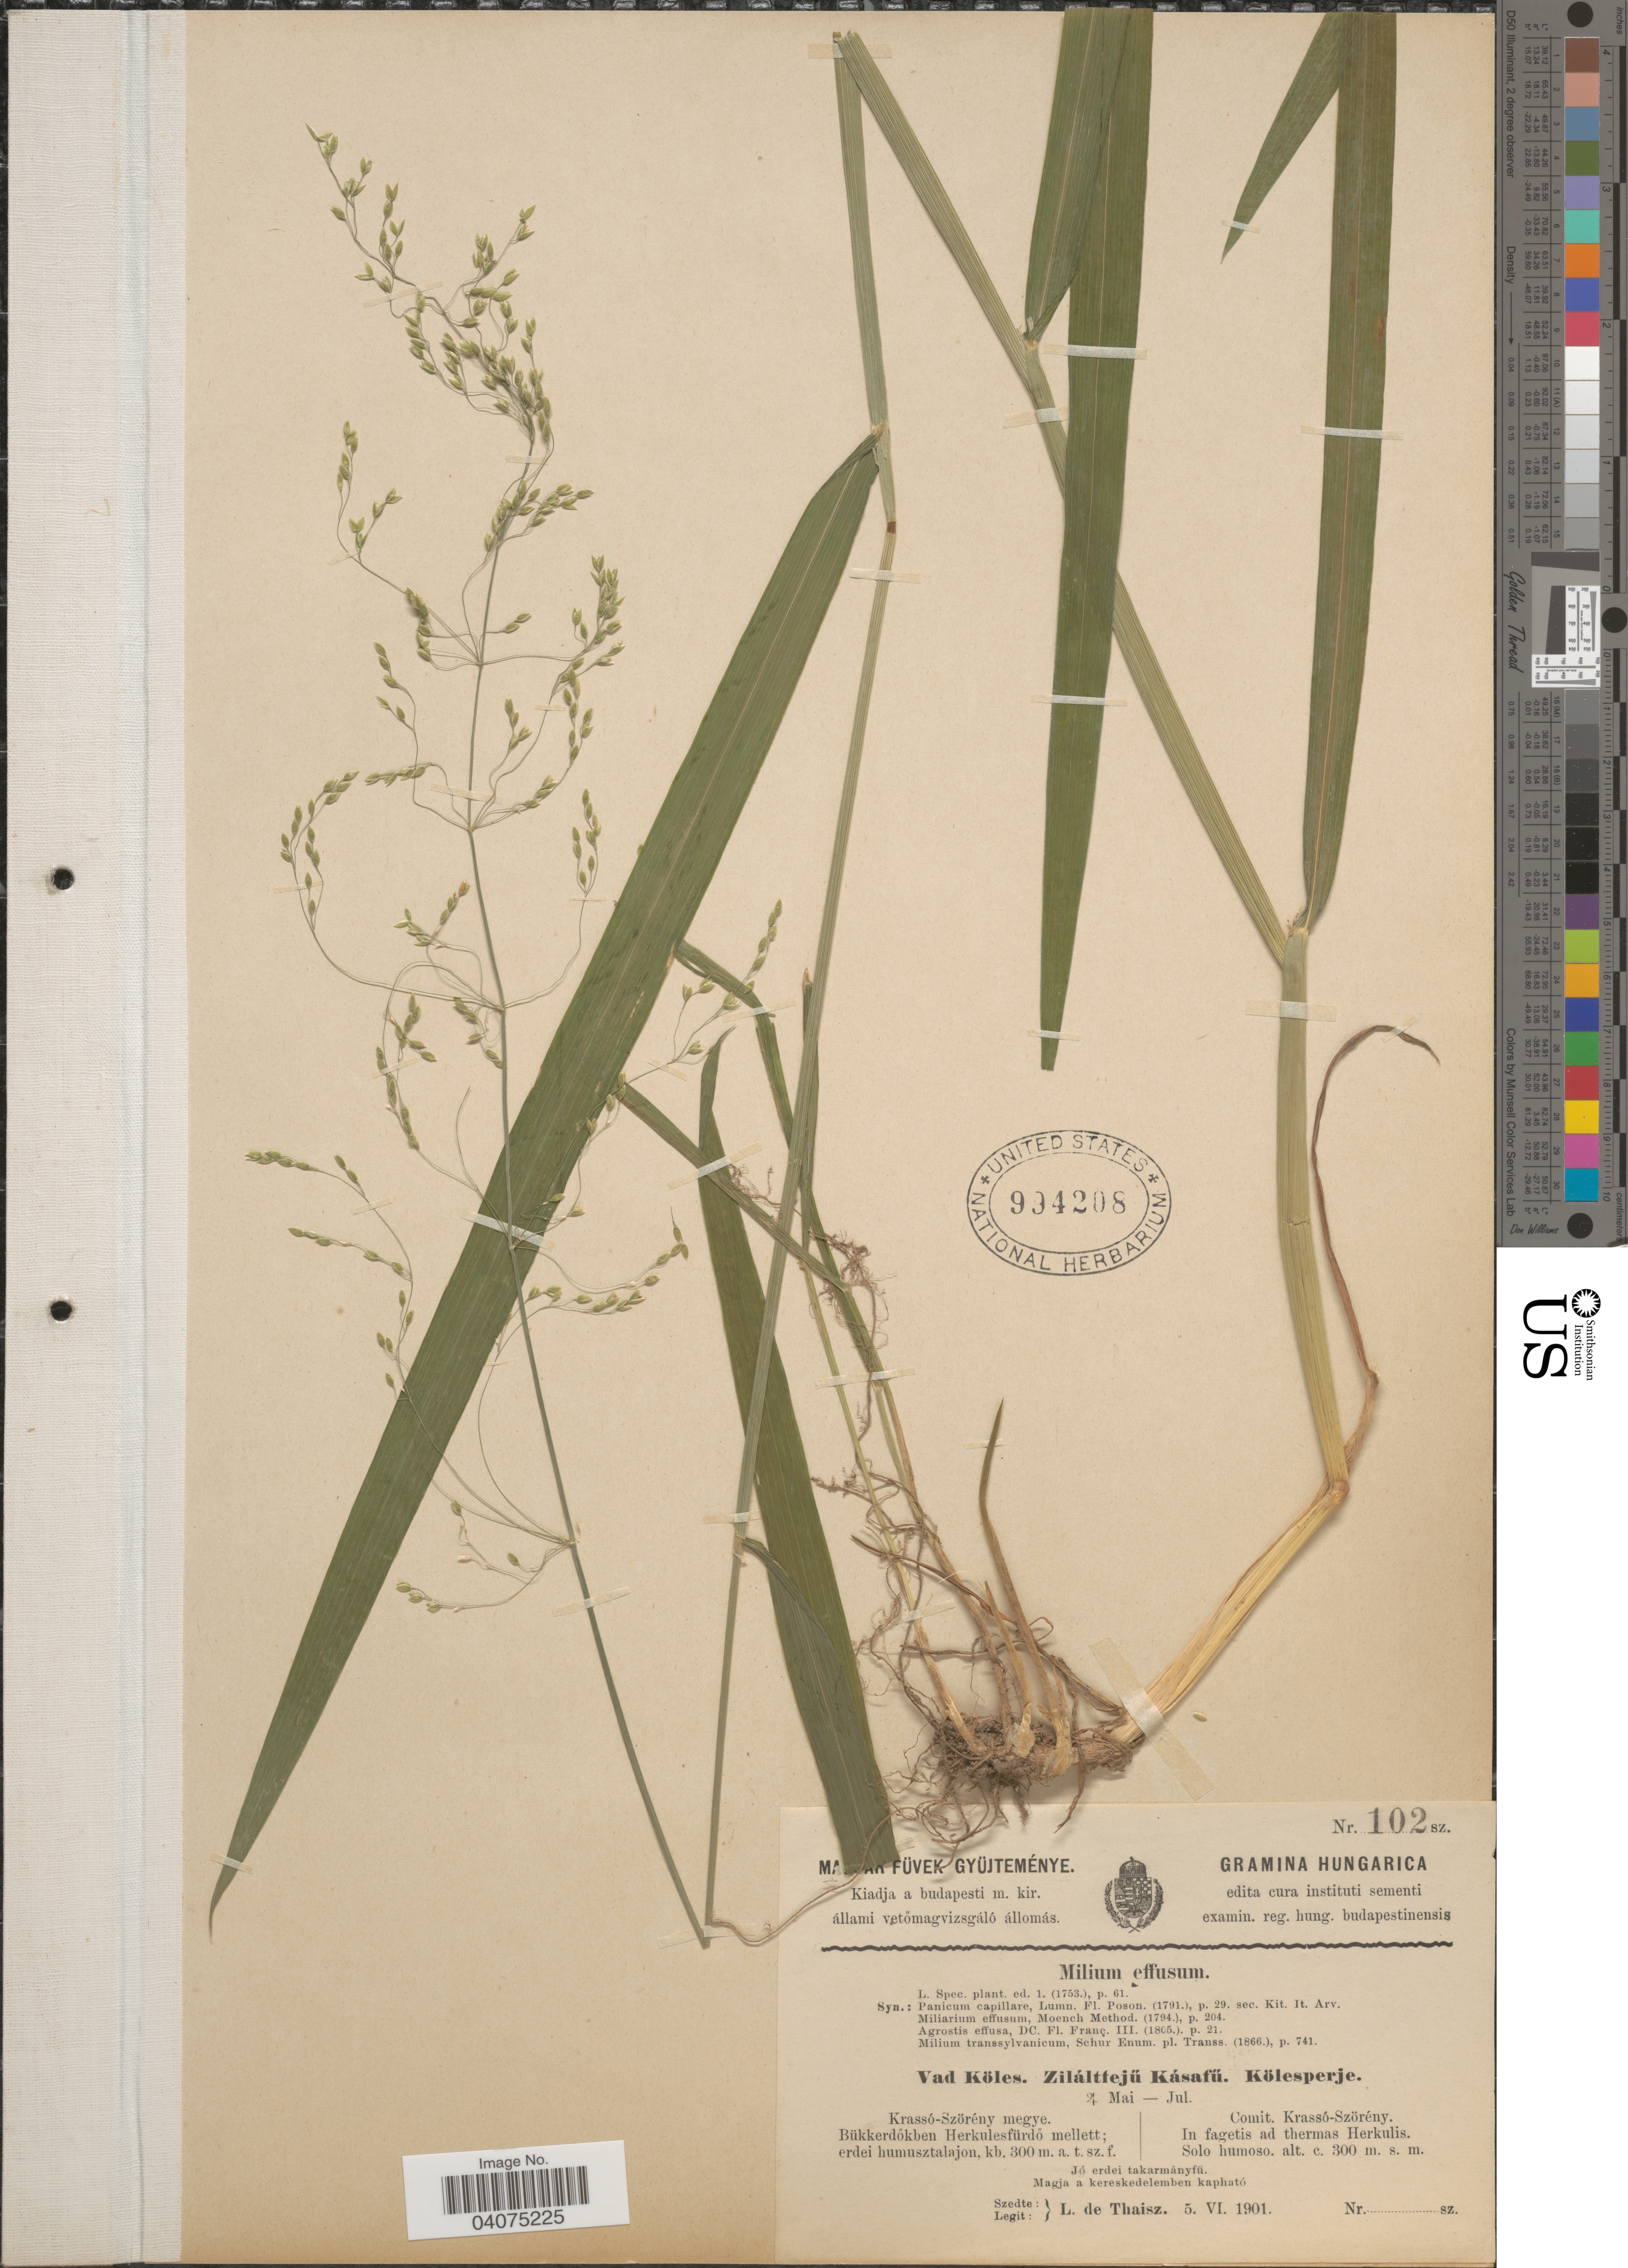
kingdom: Plantae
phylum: Tracheophyta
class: Liliopsida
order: Poales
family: Poaceae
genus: Milium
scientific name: Milium effusum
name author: L.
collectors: L. De Thaisz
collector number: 102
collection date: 1901-06-05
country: Hungary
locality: Comit. Krassó-Szörény. In fagetis ad thermas Herkulis.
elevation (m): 300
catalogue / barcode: US 994208